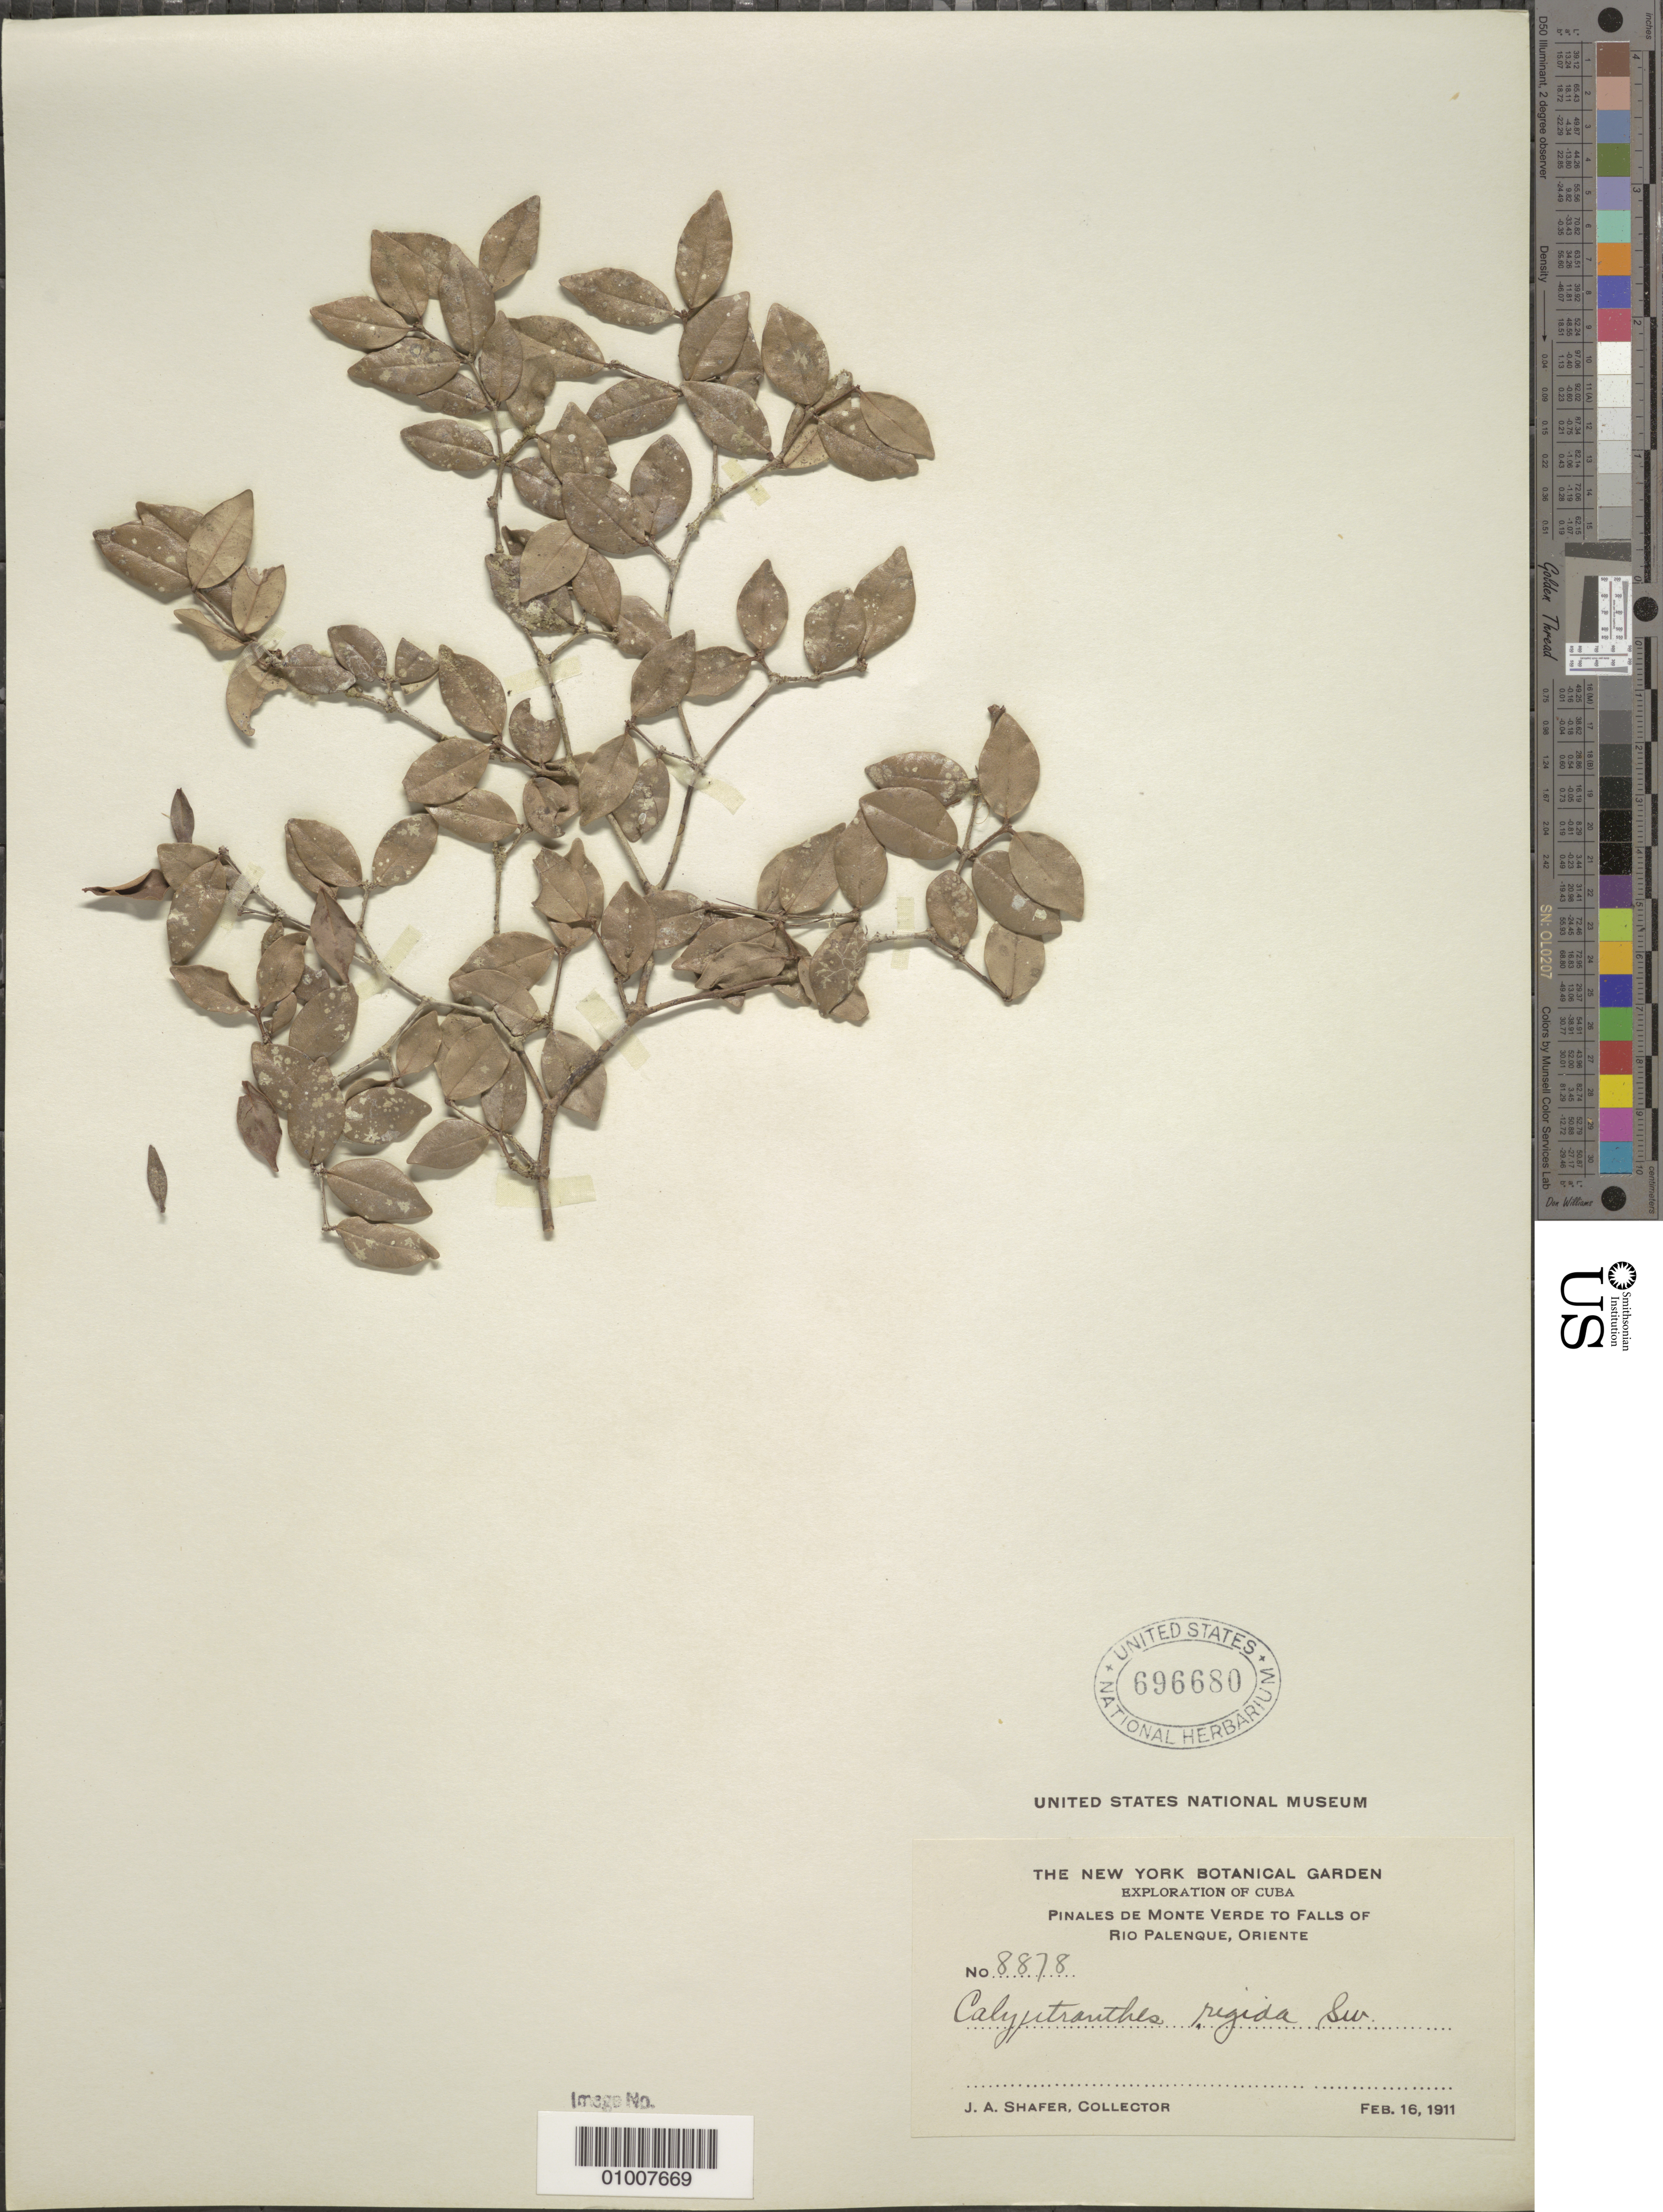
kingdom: Plantae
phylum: Tracheophyta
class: Magnoliopsida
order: Myrtales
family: Myrtaceae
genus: Myrcia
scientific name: Myrcia rigida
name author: (Sw.) K. Campbell & J.M.A. Braga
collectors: J. A. Shafer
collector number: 8878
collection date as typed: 16 Feb 1911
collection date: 1911-02-16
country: Cuba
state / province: Oriente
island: Cuba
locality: Pinales de Monte Verde to Falls of Rio Palenque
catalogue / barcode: US 696680